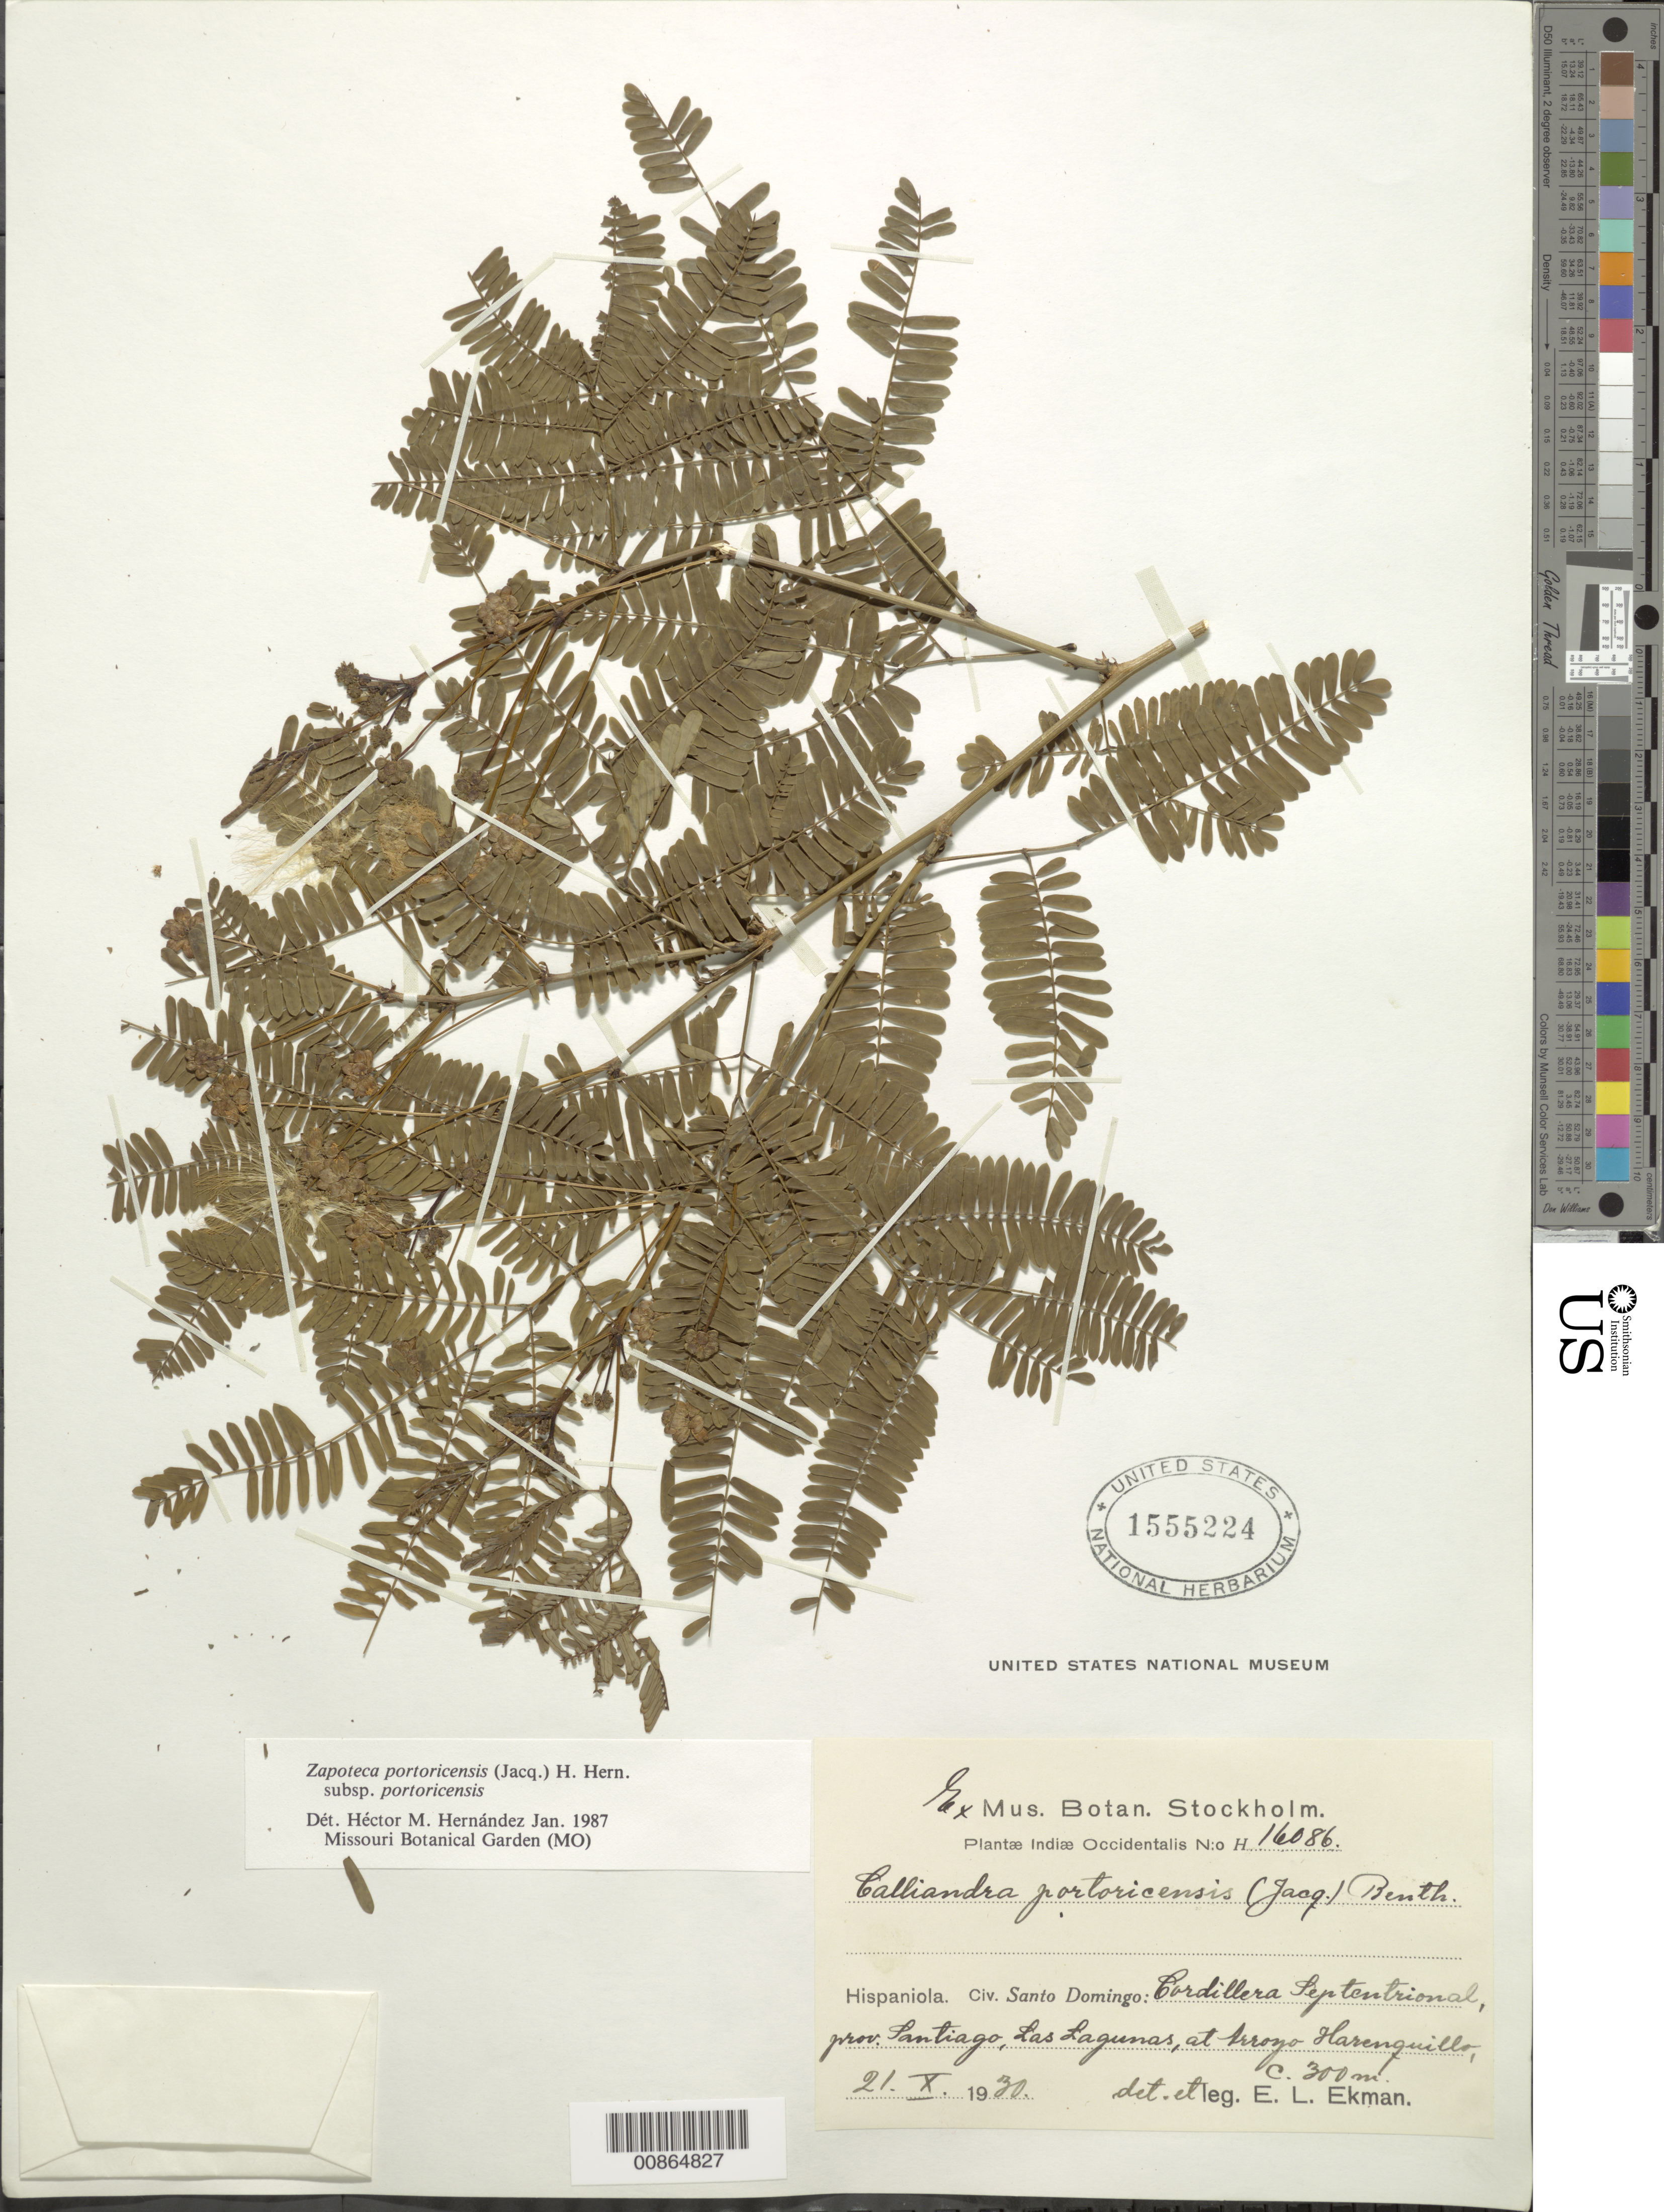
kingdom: Plantae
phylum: Tracheophyta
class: Magnoliopsida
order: Fabales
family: Fabaceae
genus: Zapoteca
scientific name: Zapoteca portoricensis subsp. portoricensis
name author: (Jacq.) H.M. Hern.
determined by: Hernandez, H. M., (MO), Missouri Botanical Garden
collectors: E. L. Ekman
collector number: H 16086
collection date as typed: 21 Oct 1930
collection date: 1930-10-21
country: Dominican Republic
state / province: Santiago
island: Hispaniola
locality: Cordillera Septentrional, Las Lagunas, at Arroyo Harenquillo.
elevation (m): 300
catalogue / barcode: US 1555224